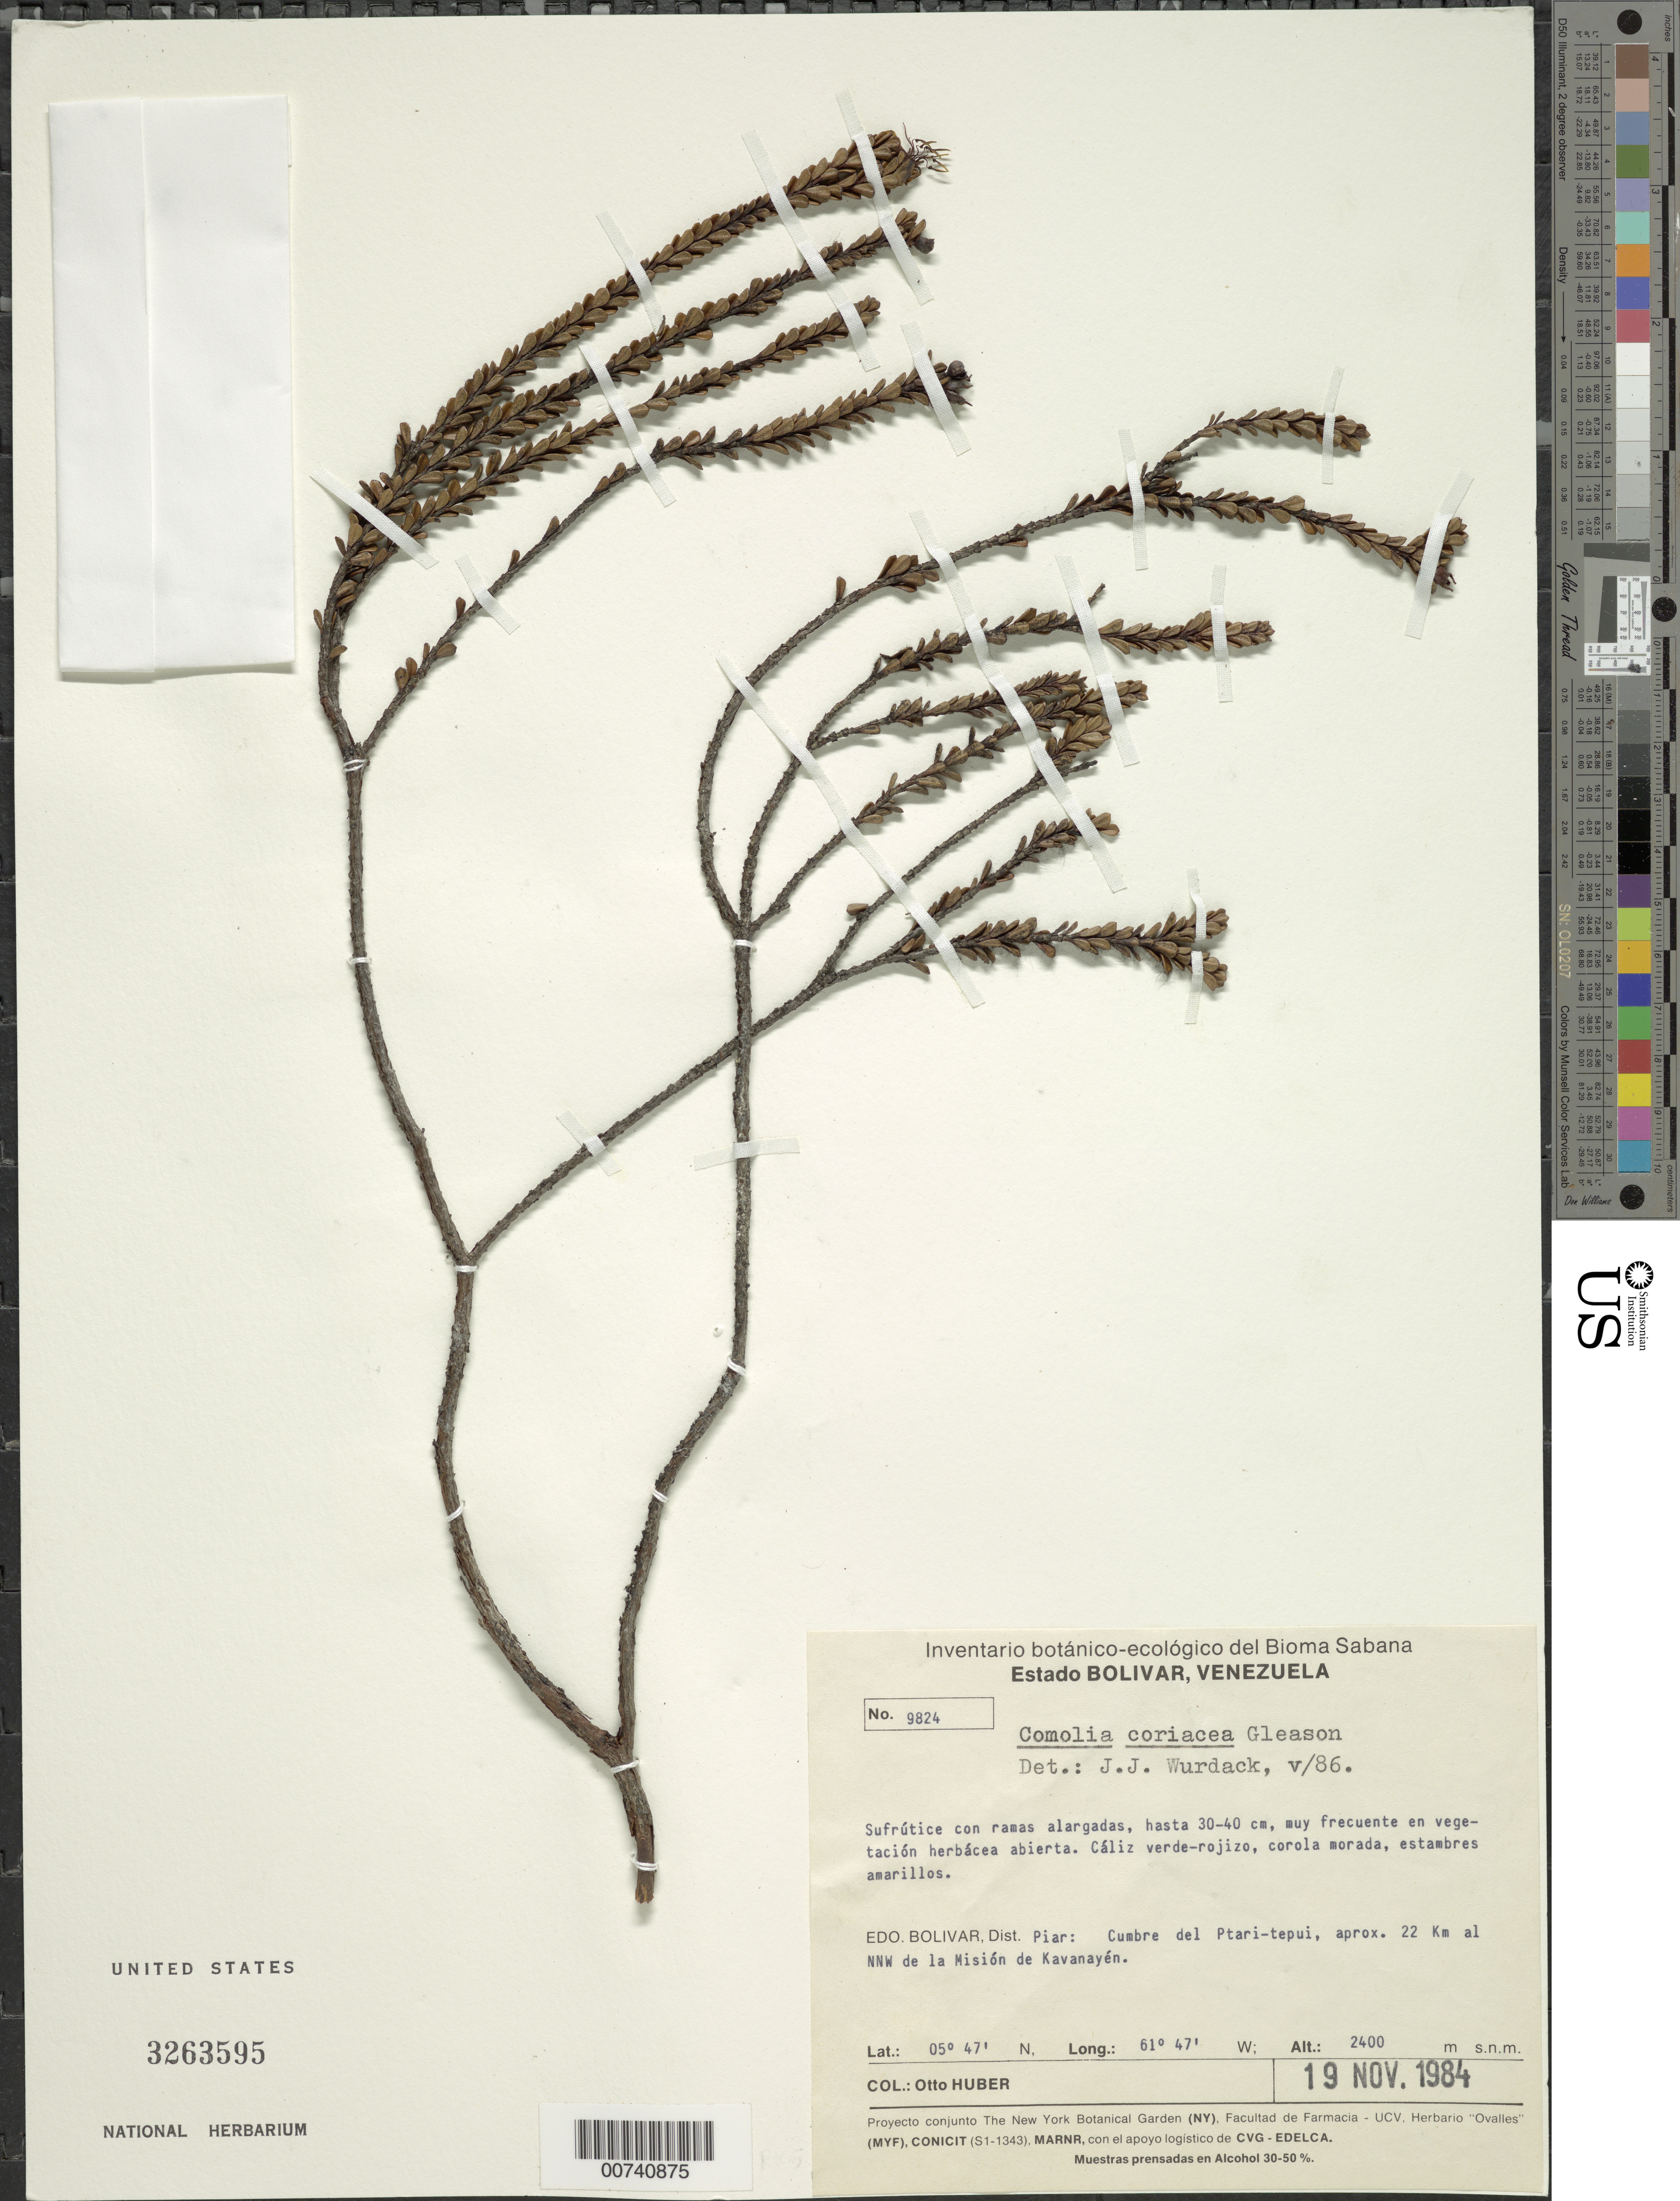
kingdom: Plantae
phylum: Tracheophyta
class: Magnoliopsida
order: Myrtales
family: Melastomataceae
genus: Comoliopsis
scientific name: Comoliopsis coriacea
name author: (Gleason) M.J. Rocha & P.J.F. Guim.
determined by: Nunes da Silva, Diego, (RB), Jardim Botanico do Rio de Janeiro - Herbario (BRAZIL)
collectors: O. Huber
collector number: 9824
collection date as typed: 19-Nov-84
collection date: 1984-11-19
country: Venezuela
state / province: Bolívar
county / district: Piar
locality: Ptari-tepuí, 22 km NNW de la Misión de Kavanayén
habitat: Open vegetation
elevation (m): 2400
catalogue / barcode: US 3263595